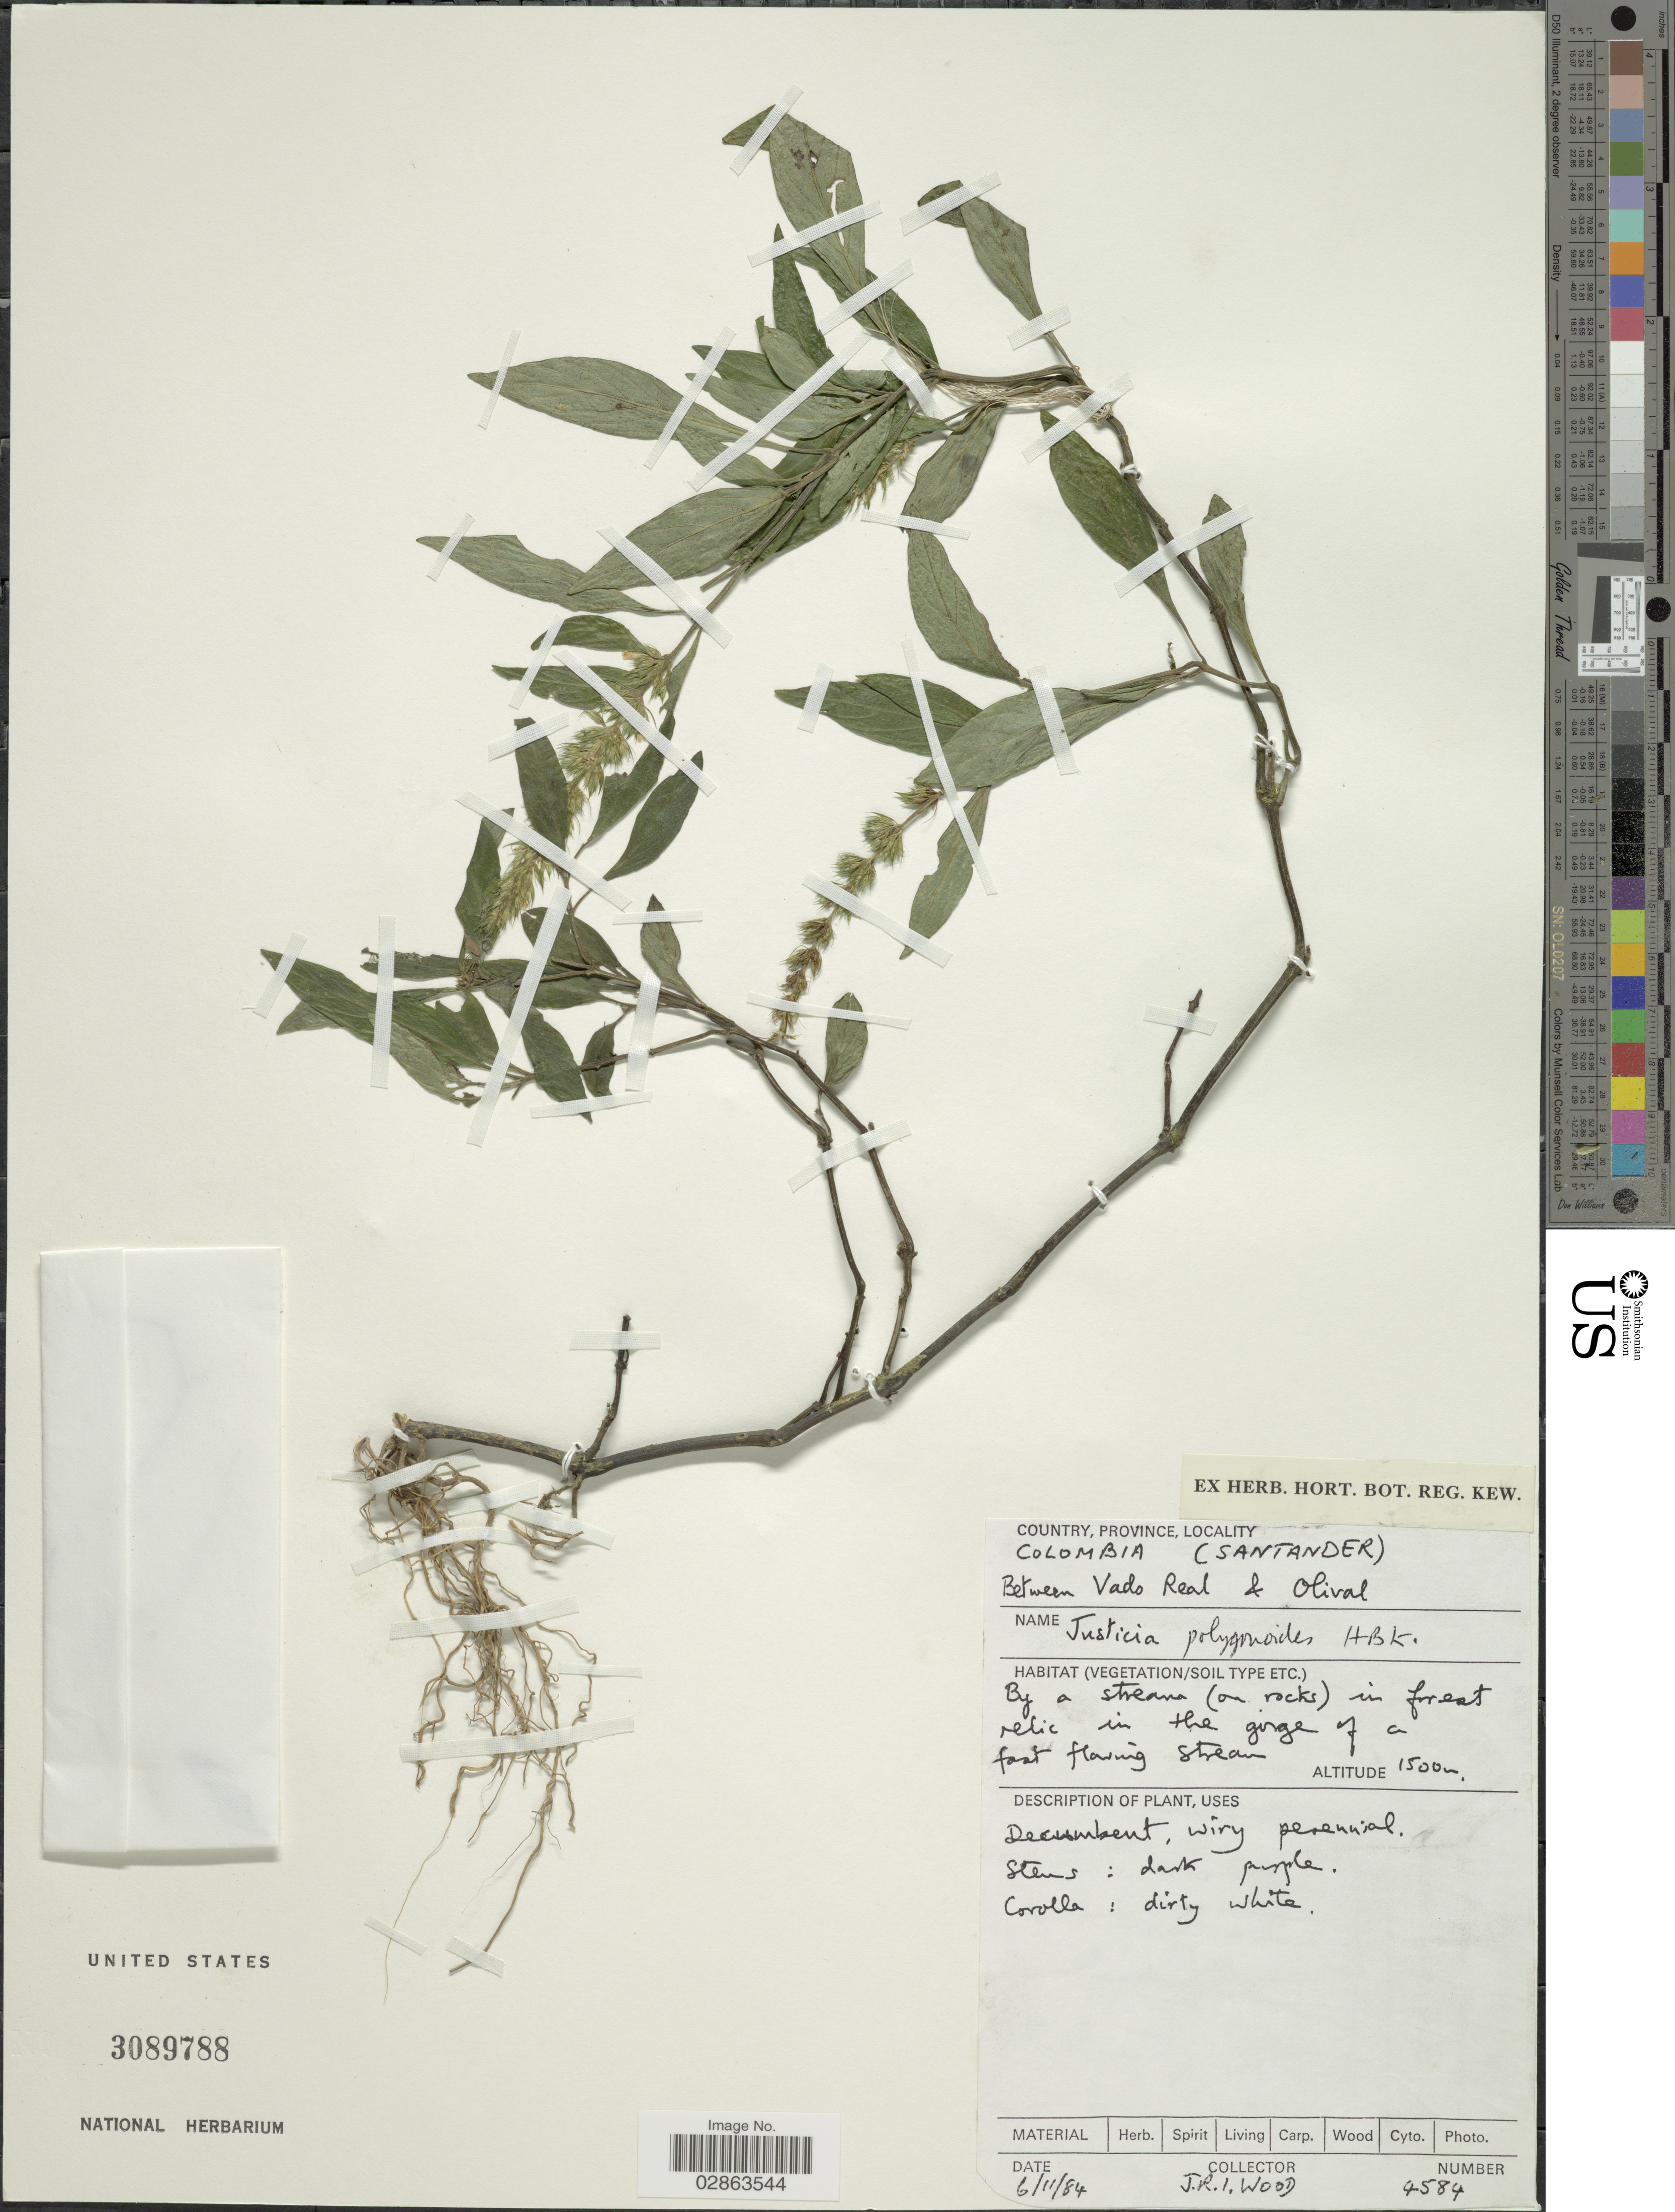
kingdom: Plantae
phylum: Tracheophyta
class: Magnoliopsida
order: Lamiales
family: Acanthaceae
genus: Teliostachya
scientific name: Teliostachya lanceolata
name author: Nees in Mart.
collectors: J. R. I. Wood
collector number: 4584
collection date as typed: Transcribed d/m/y: 6/11/84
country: Colombia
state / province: Santander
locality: Between Vado Real & Olival.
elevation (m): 1500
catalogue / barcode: US 3089788